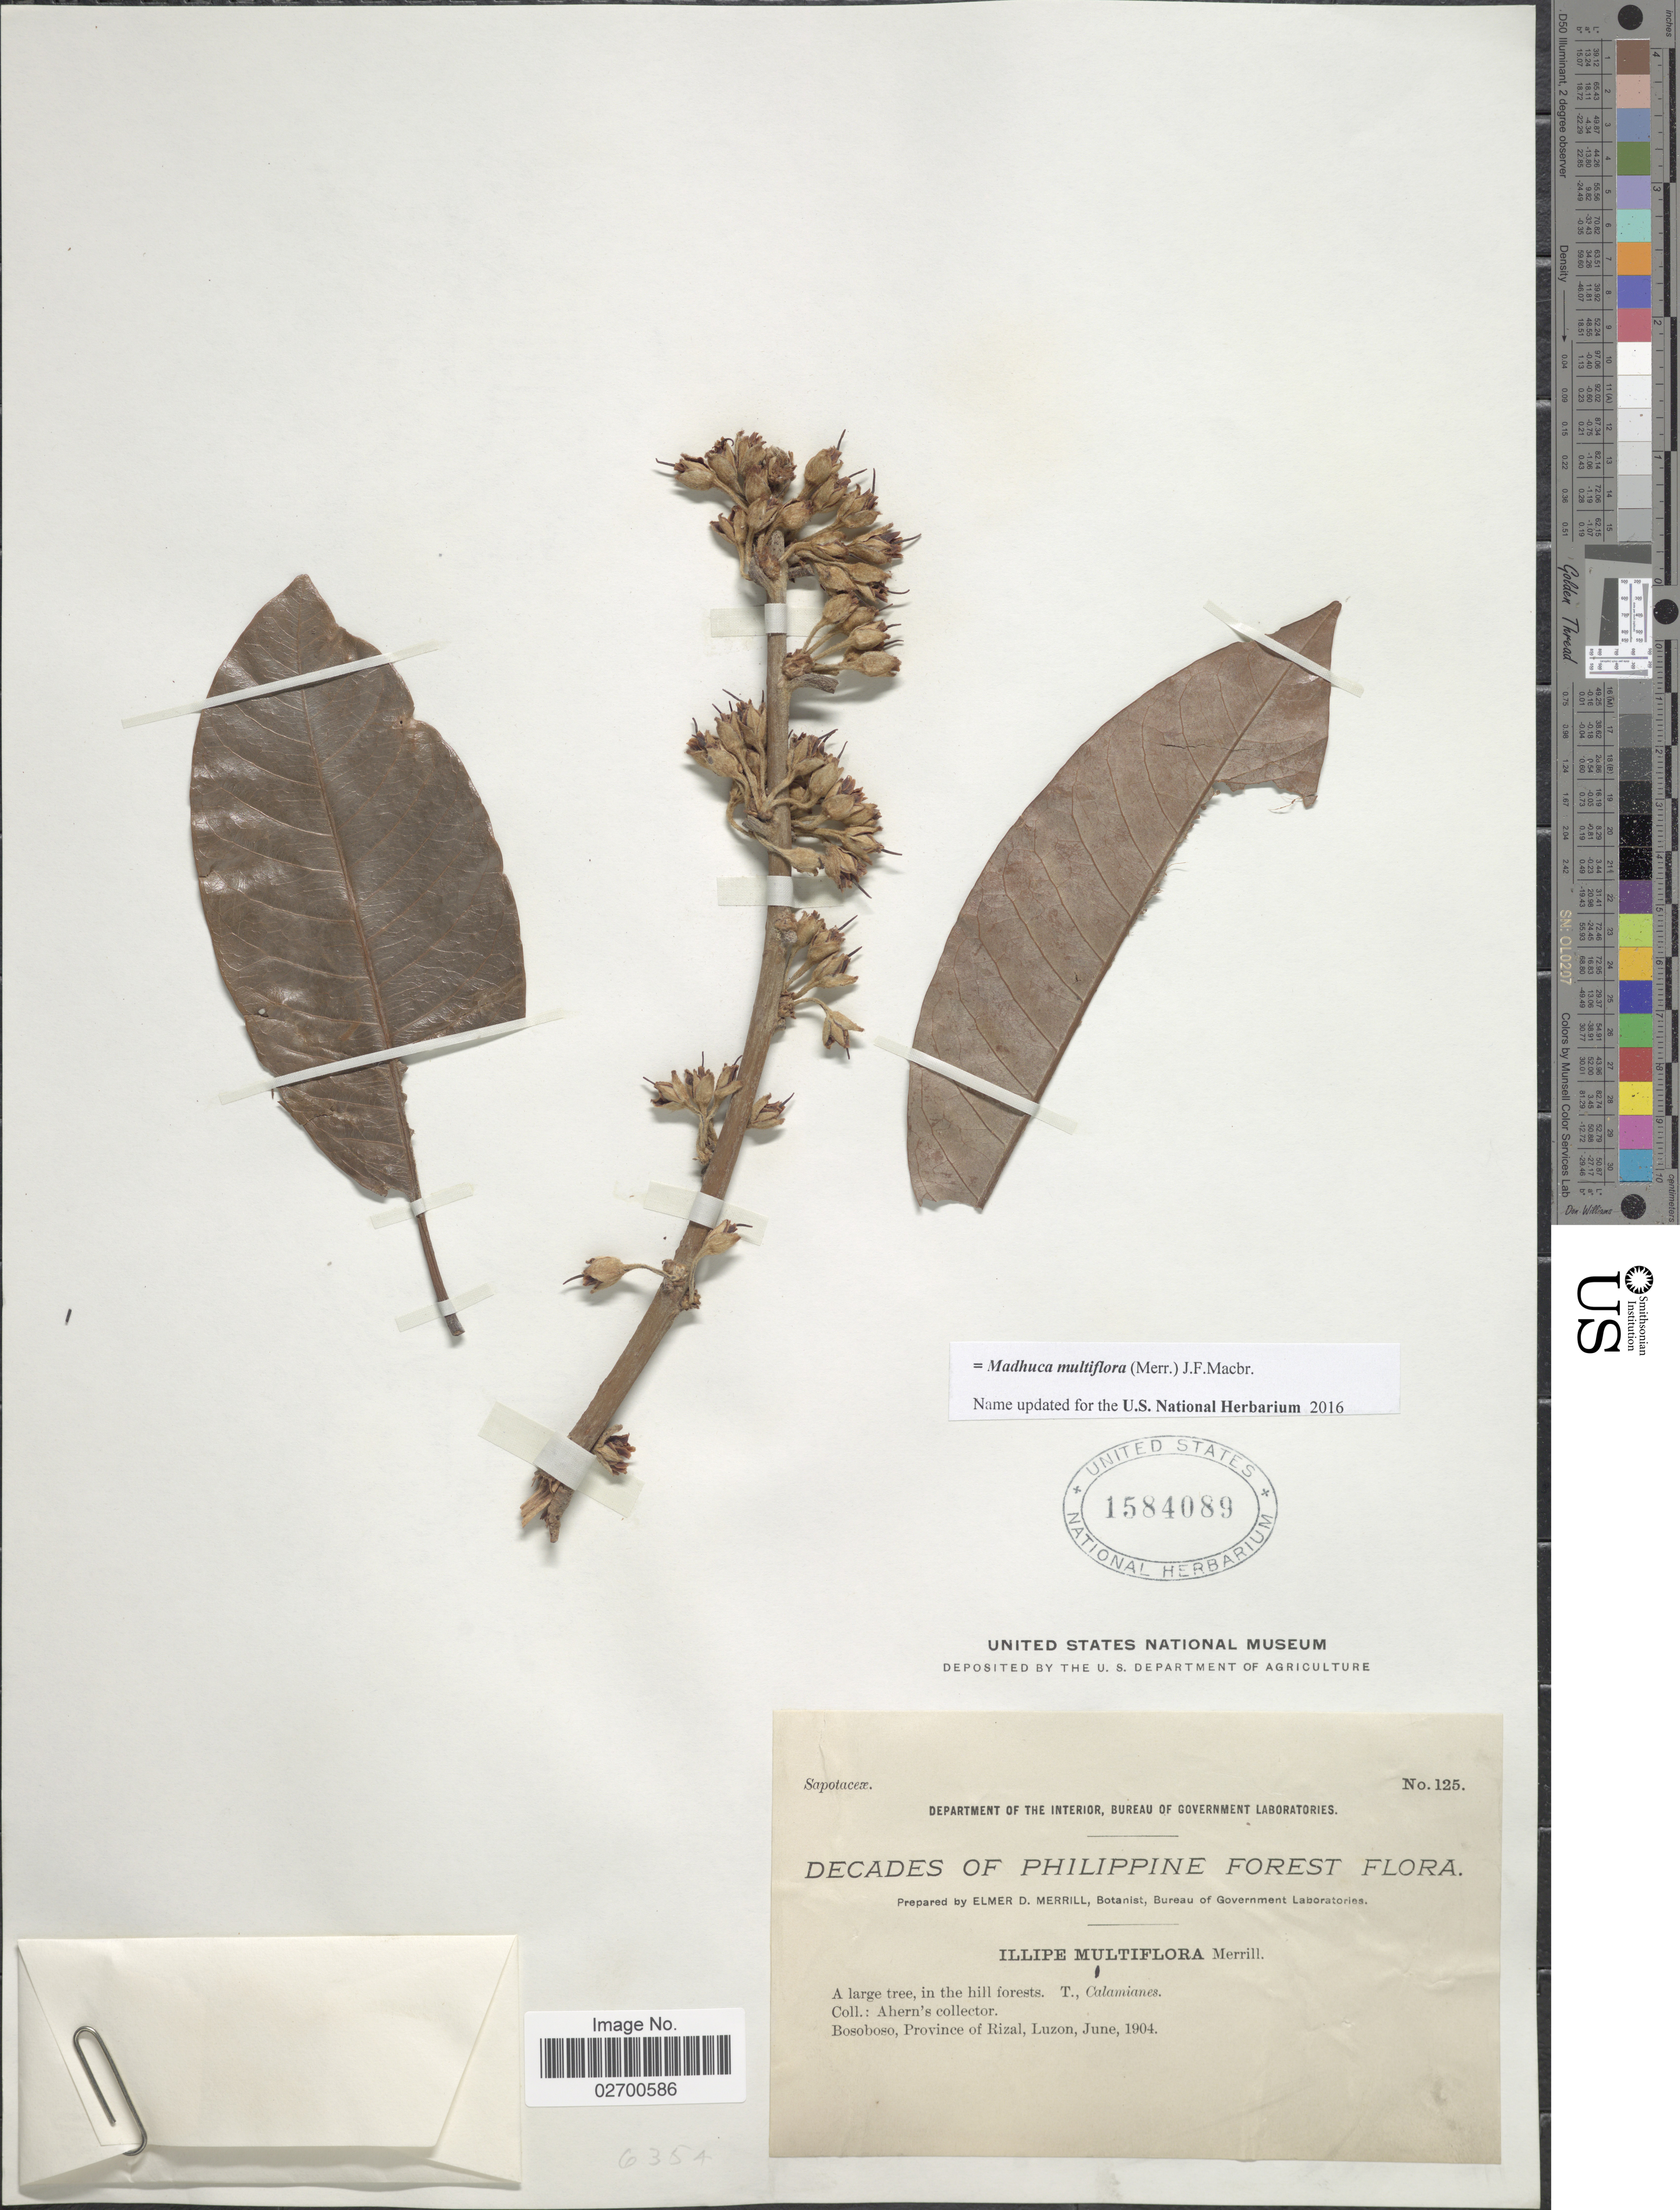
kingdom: Plantae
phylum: Tracheophyta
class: Magnoliopsida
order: Ericales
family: Sapotaceae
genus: Madhuca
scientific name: Madhuca multiflora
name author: (Merr.) J.F. Macbr.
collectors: Ahern's collector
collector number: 125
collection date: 1904-06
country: Philippines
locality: Bosoboso, Province of Rizal, Luzon.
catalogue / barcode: US 1584089